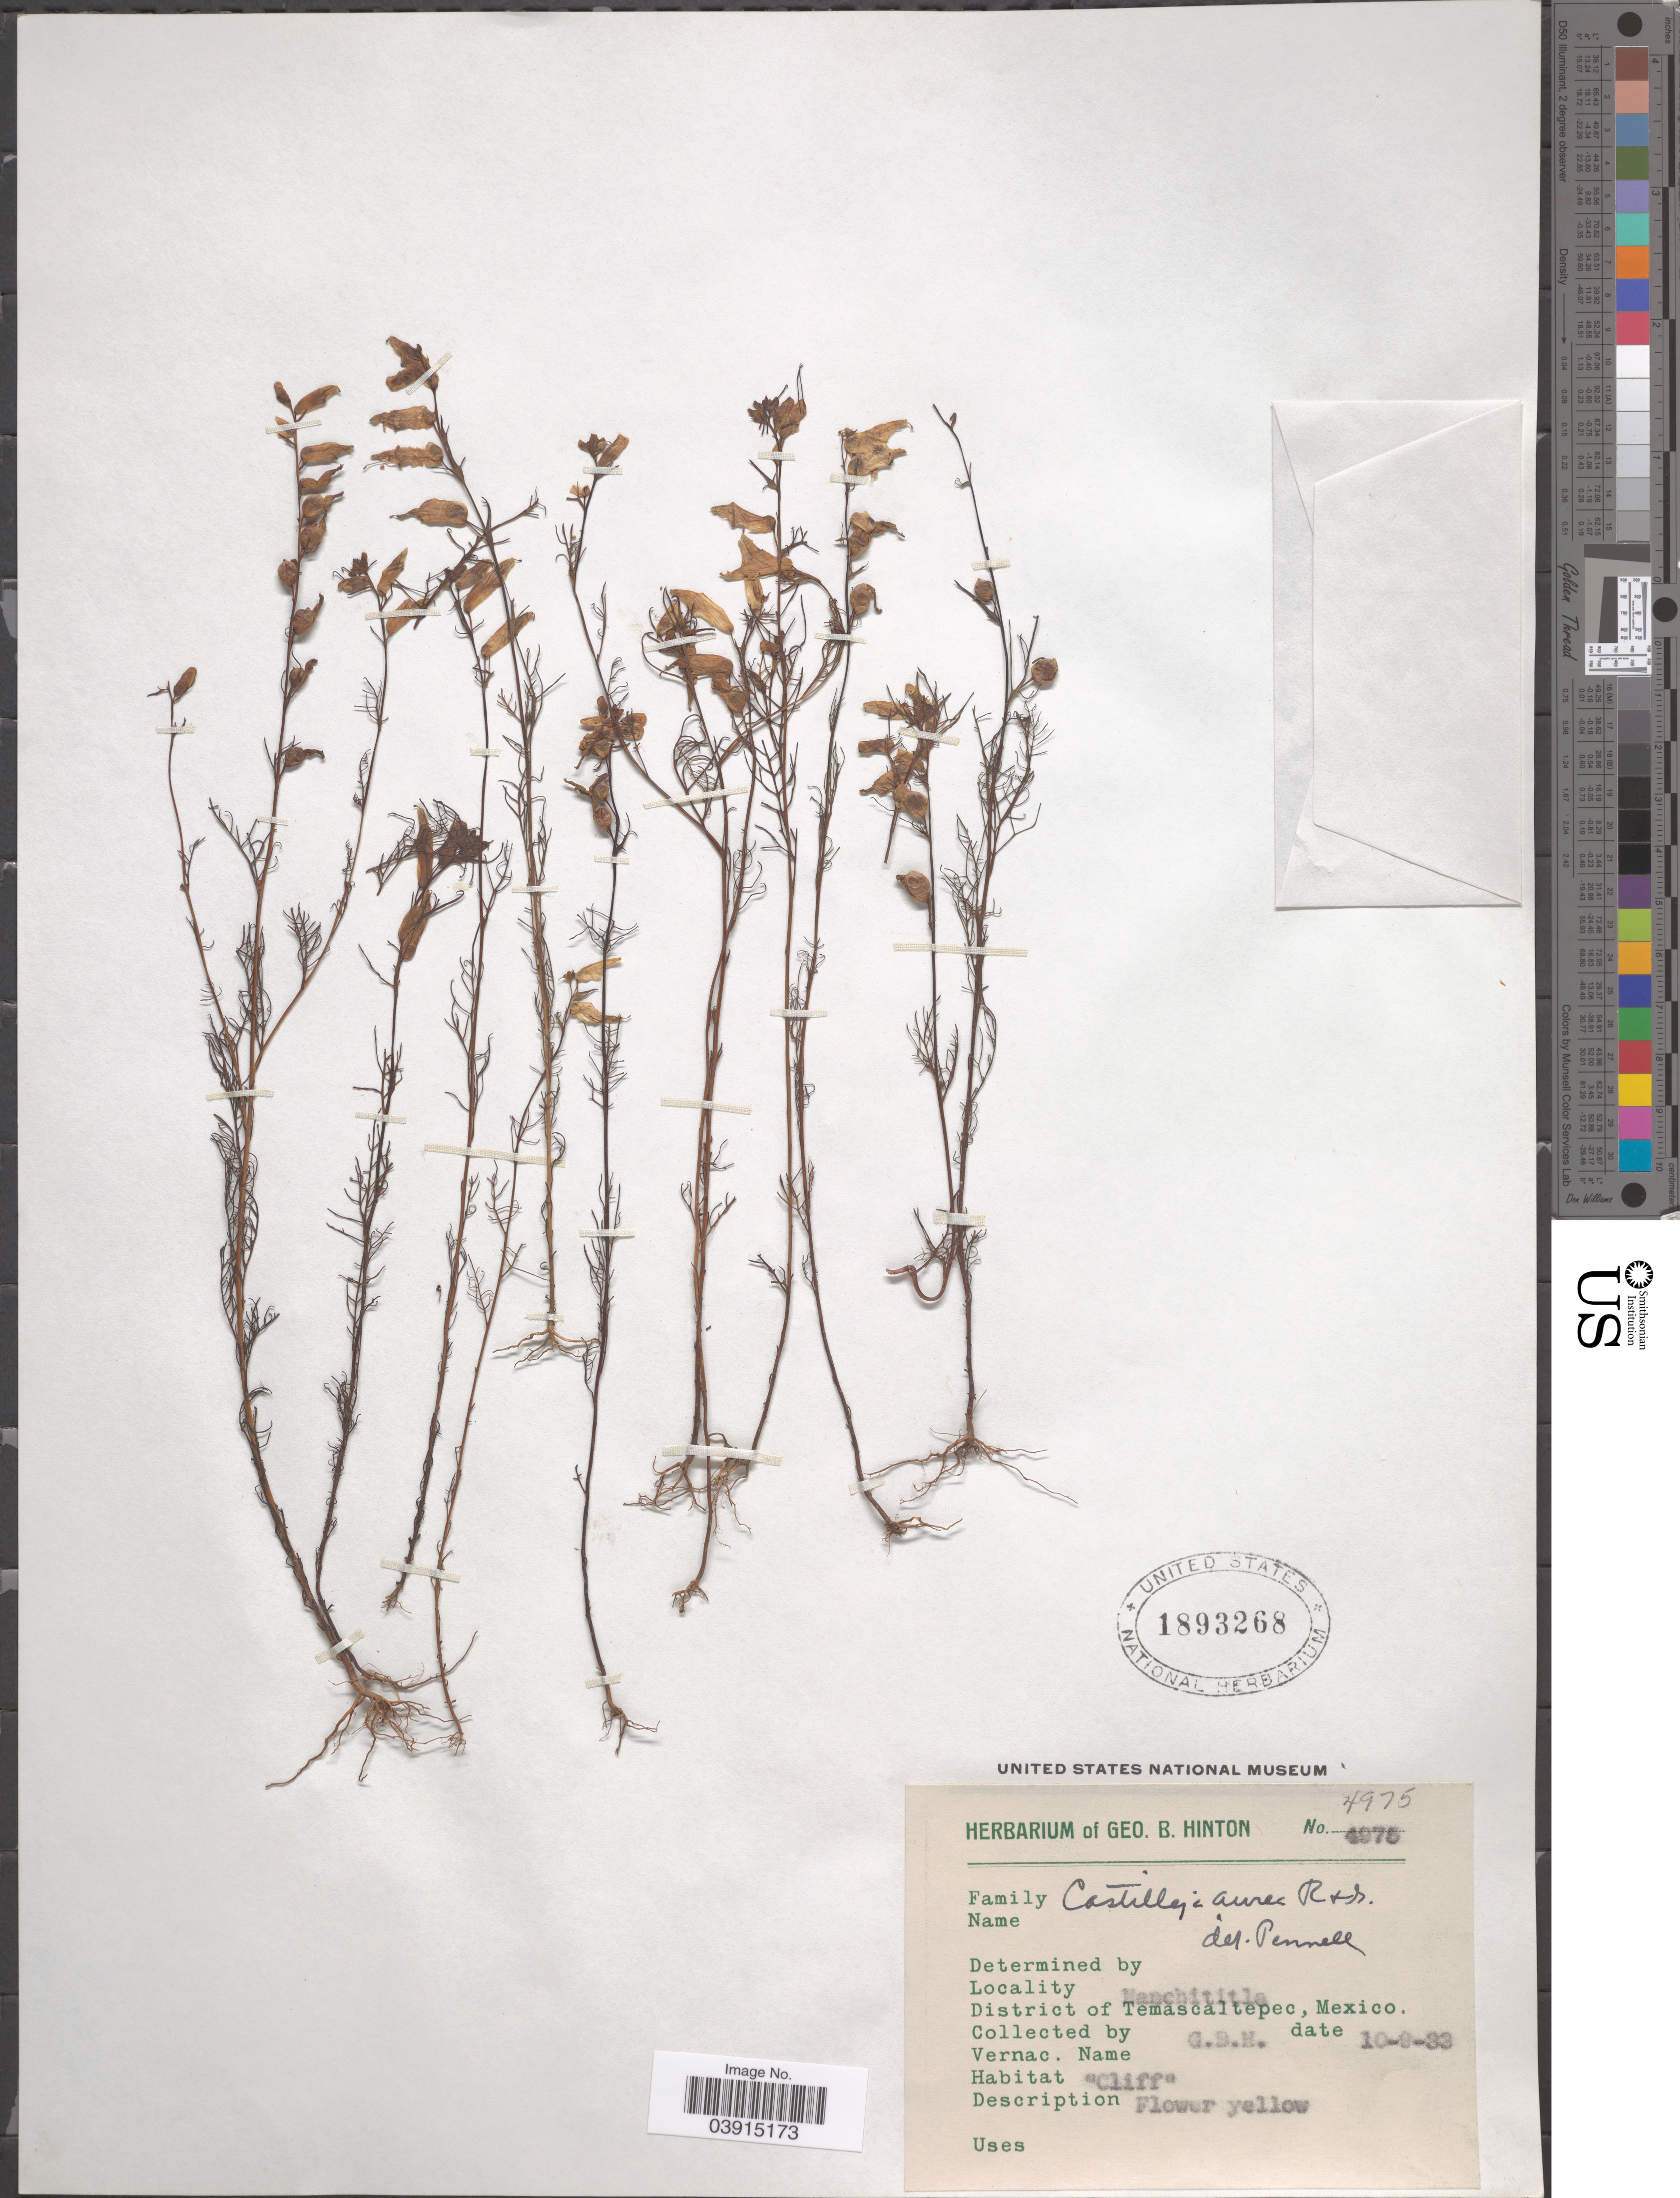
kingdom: Plantae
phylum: Tracheophyta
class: Magnoliopsida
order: Lamiales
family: Orobanchaceae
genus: Castilleja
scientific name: Castilleja aurea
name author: B.L. Rob. & Greenm.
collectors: G. B. Hinton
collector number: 4975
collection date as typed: Transcribed d/m/y: 10/9/33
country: Mexico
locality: Manchititla. District of Temascaltepec.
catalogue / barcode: US 1893268